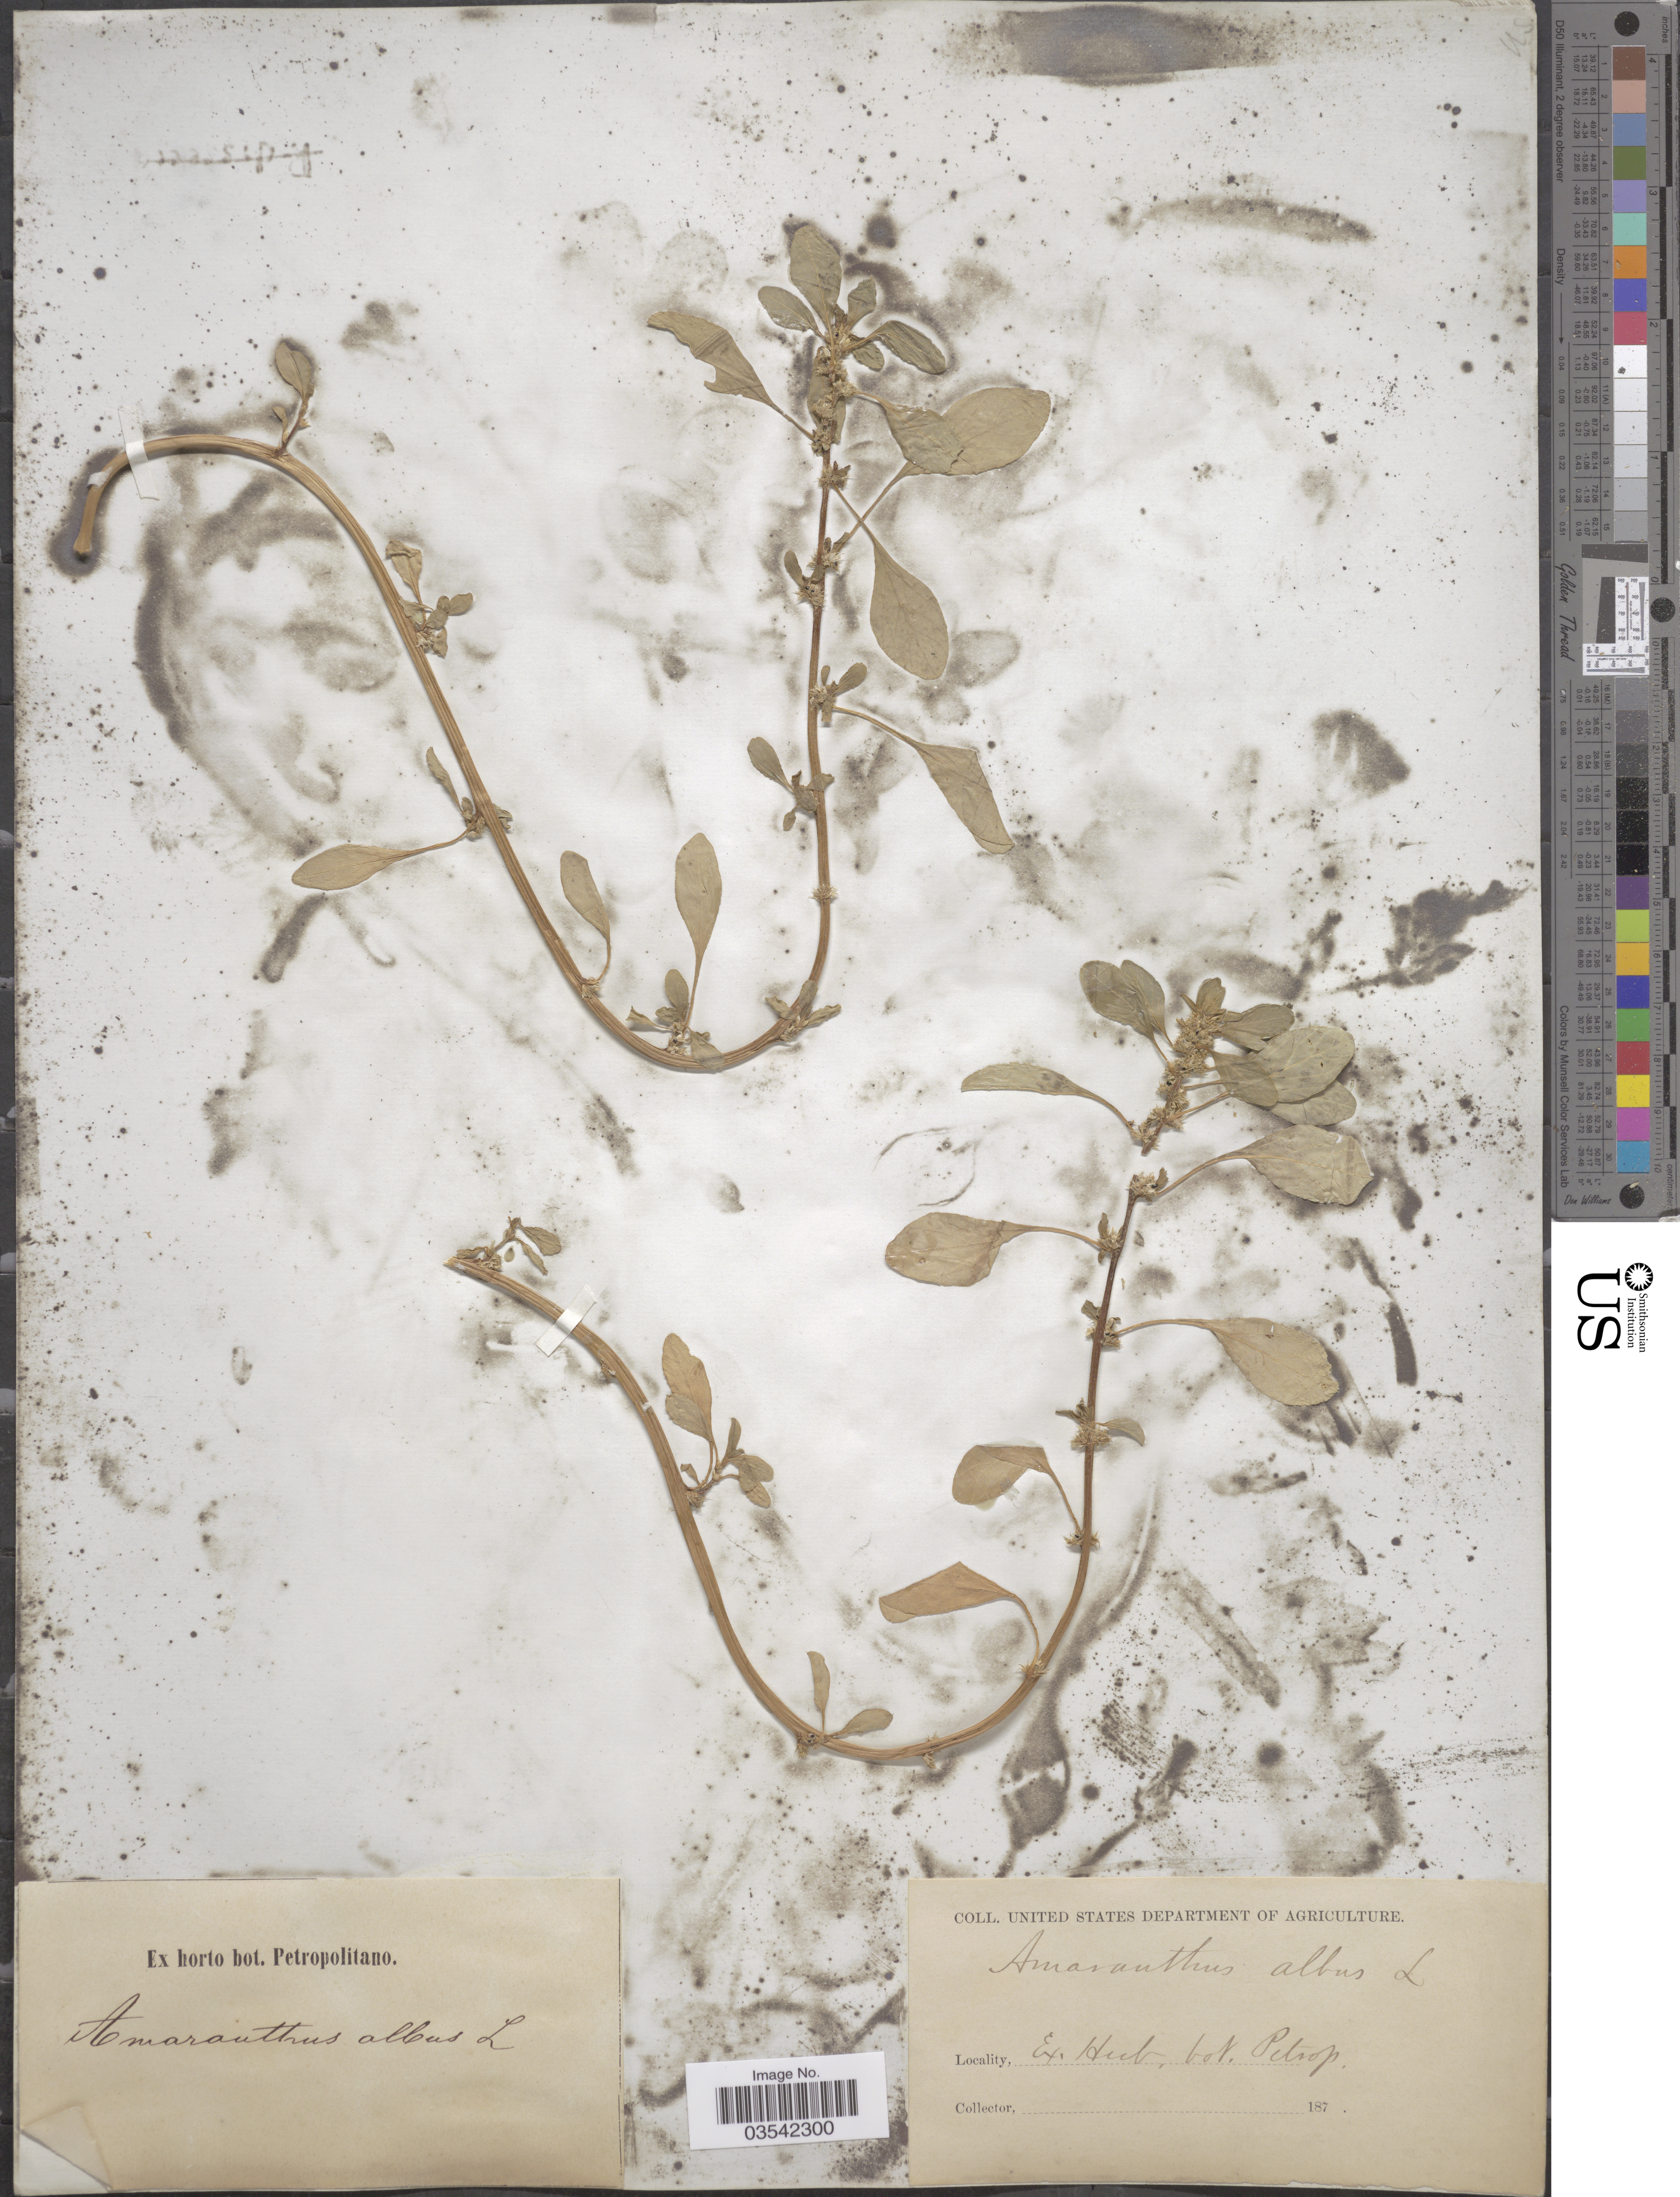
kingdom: Plantae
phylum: Tracheophyta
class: Magnoliopsida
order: Caryophyllales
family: Amaranthaceae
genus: Amaranthus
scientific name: Amaranthus albus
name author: L.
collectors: United States Department of Agriculture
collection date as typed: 187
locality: Ex. Herb. bot. Petrop.